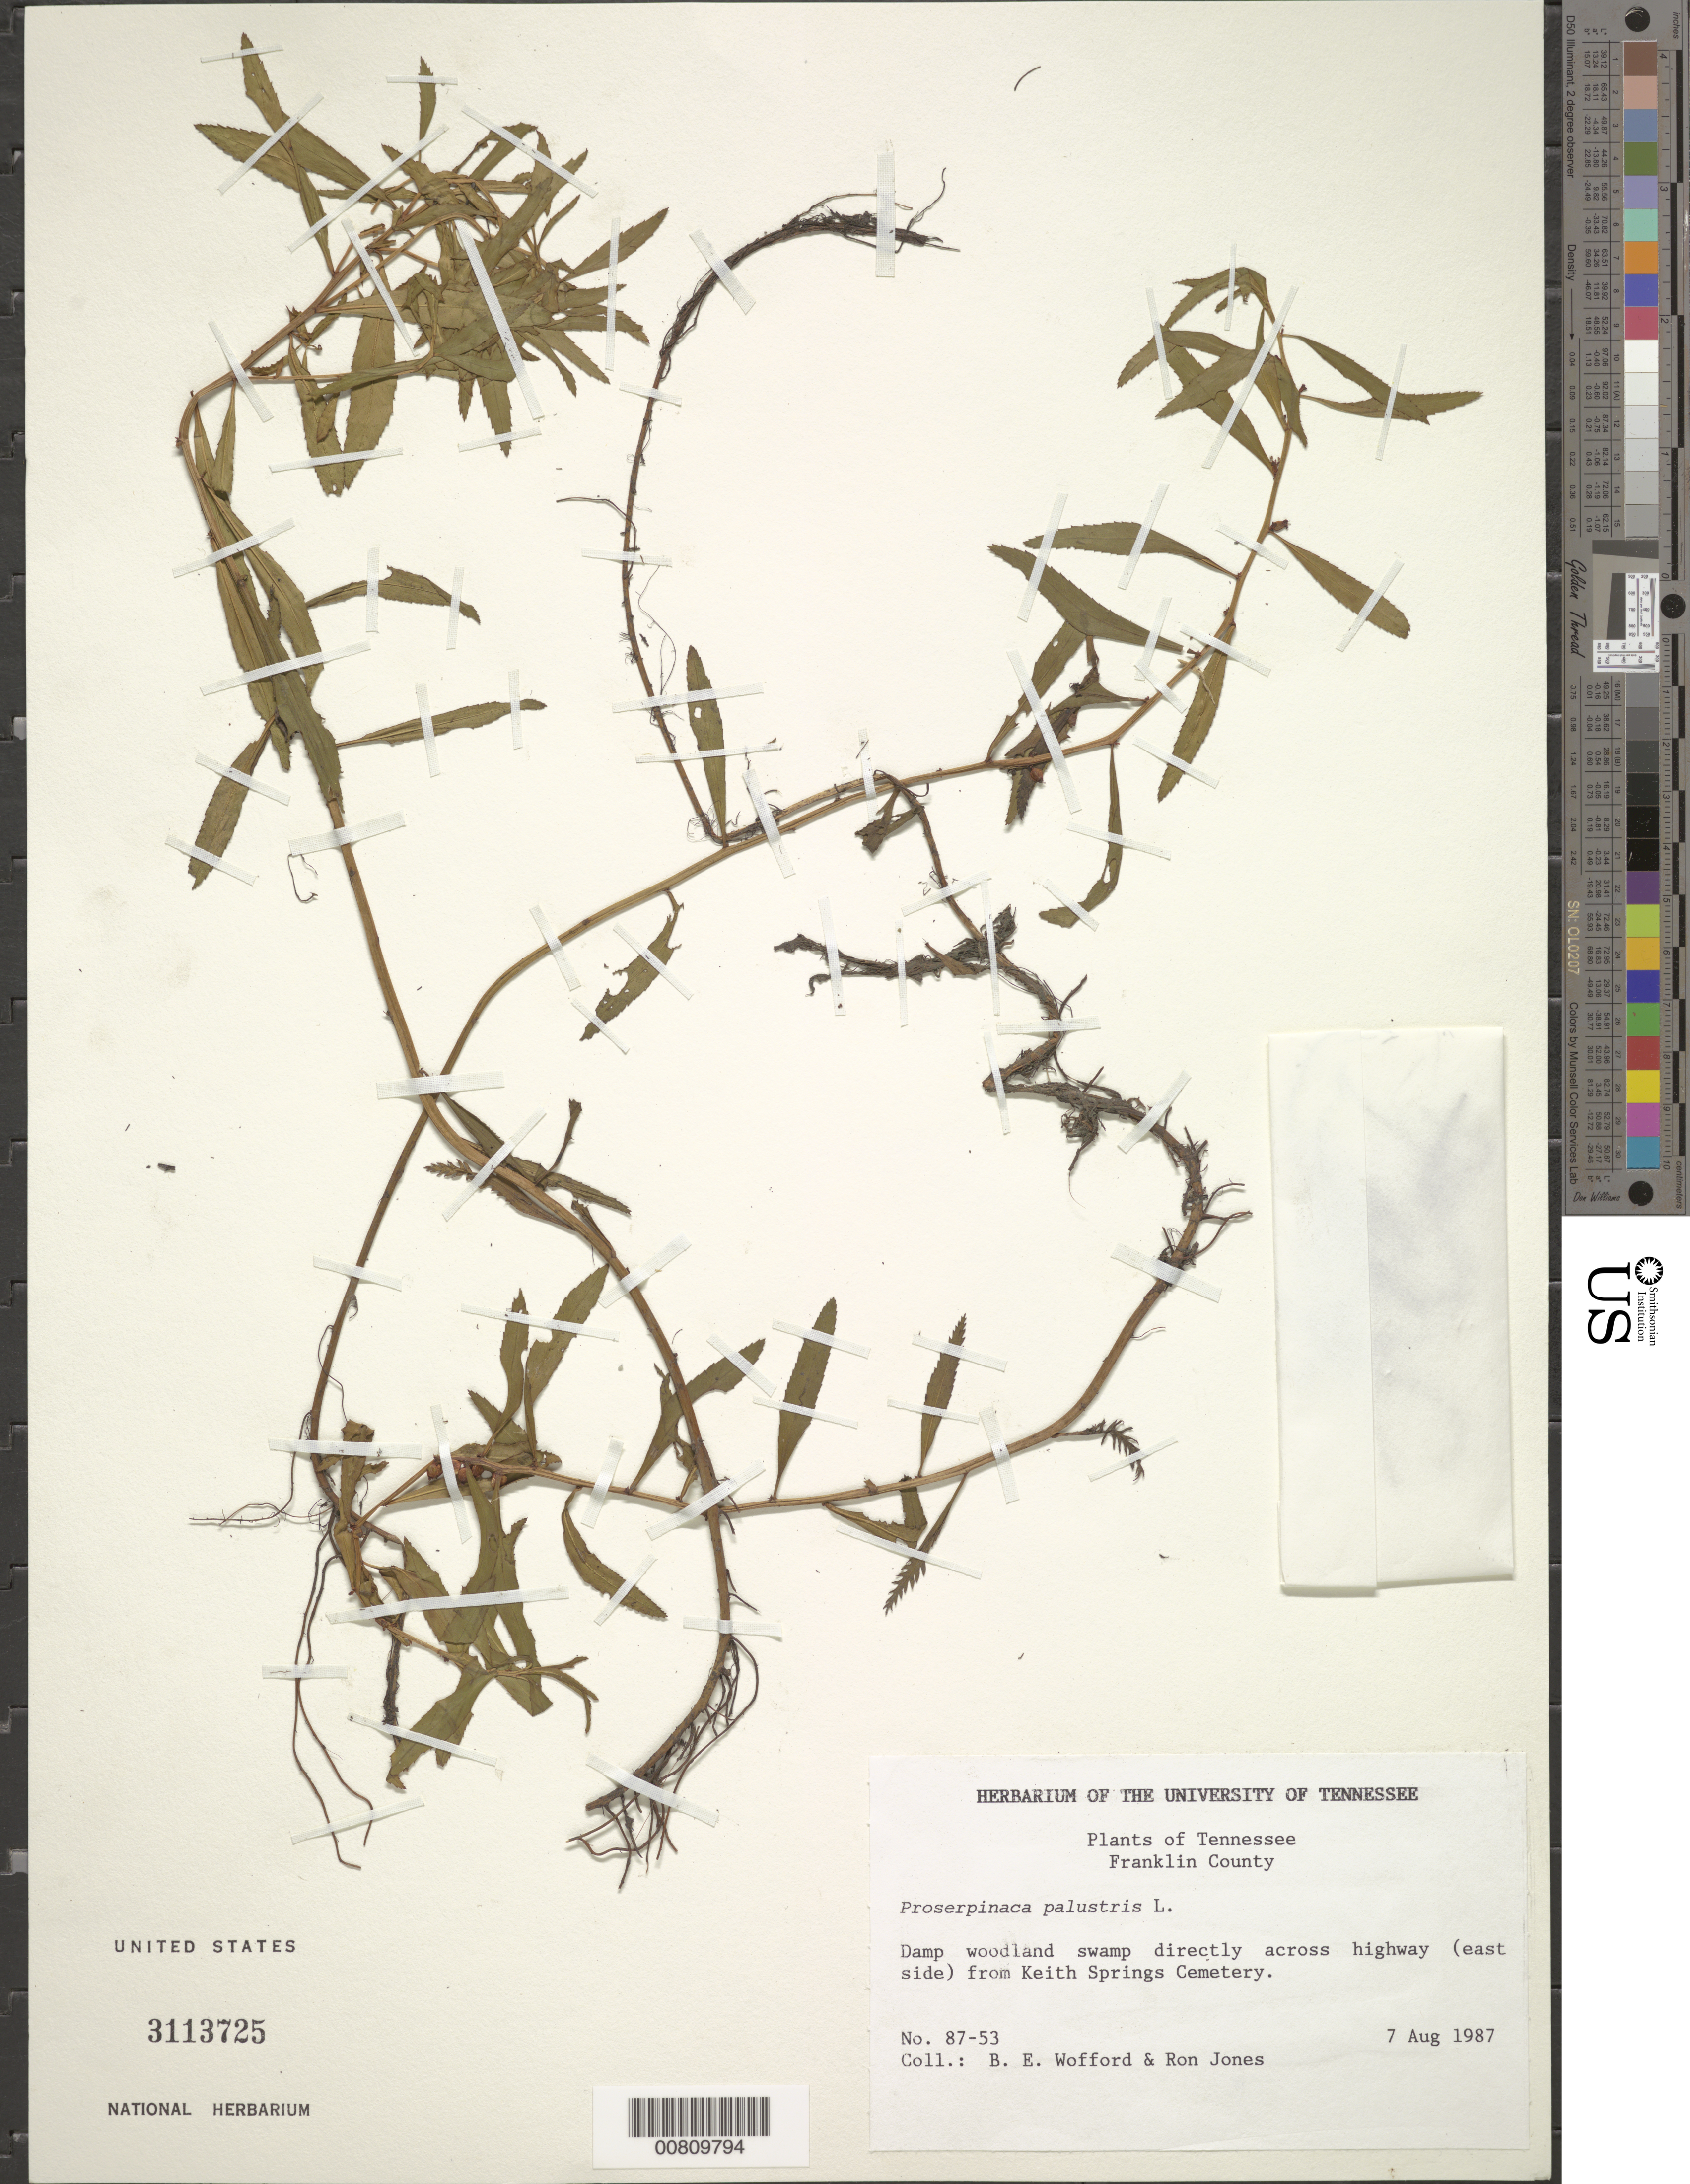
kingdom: Plantae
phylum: Tracheophyta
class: Magnoliopsida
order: Saxifragales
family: Haloragaceae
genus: Proserpinaca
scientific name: Proserpinaca palustris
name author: L.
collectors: B. Wofford & R. Jones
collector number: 87-53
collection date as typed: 07 Aug 1987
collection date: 1987-08-07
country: United States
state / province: Tennessee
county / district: Franklin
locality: Keith Springs Cemetery.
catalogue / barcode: US 3113725